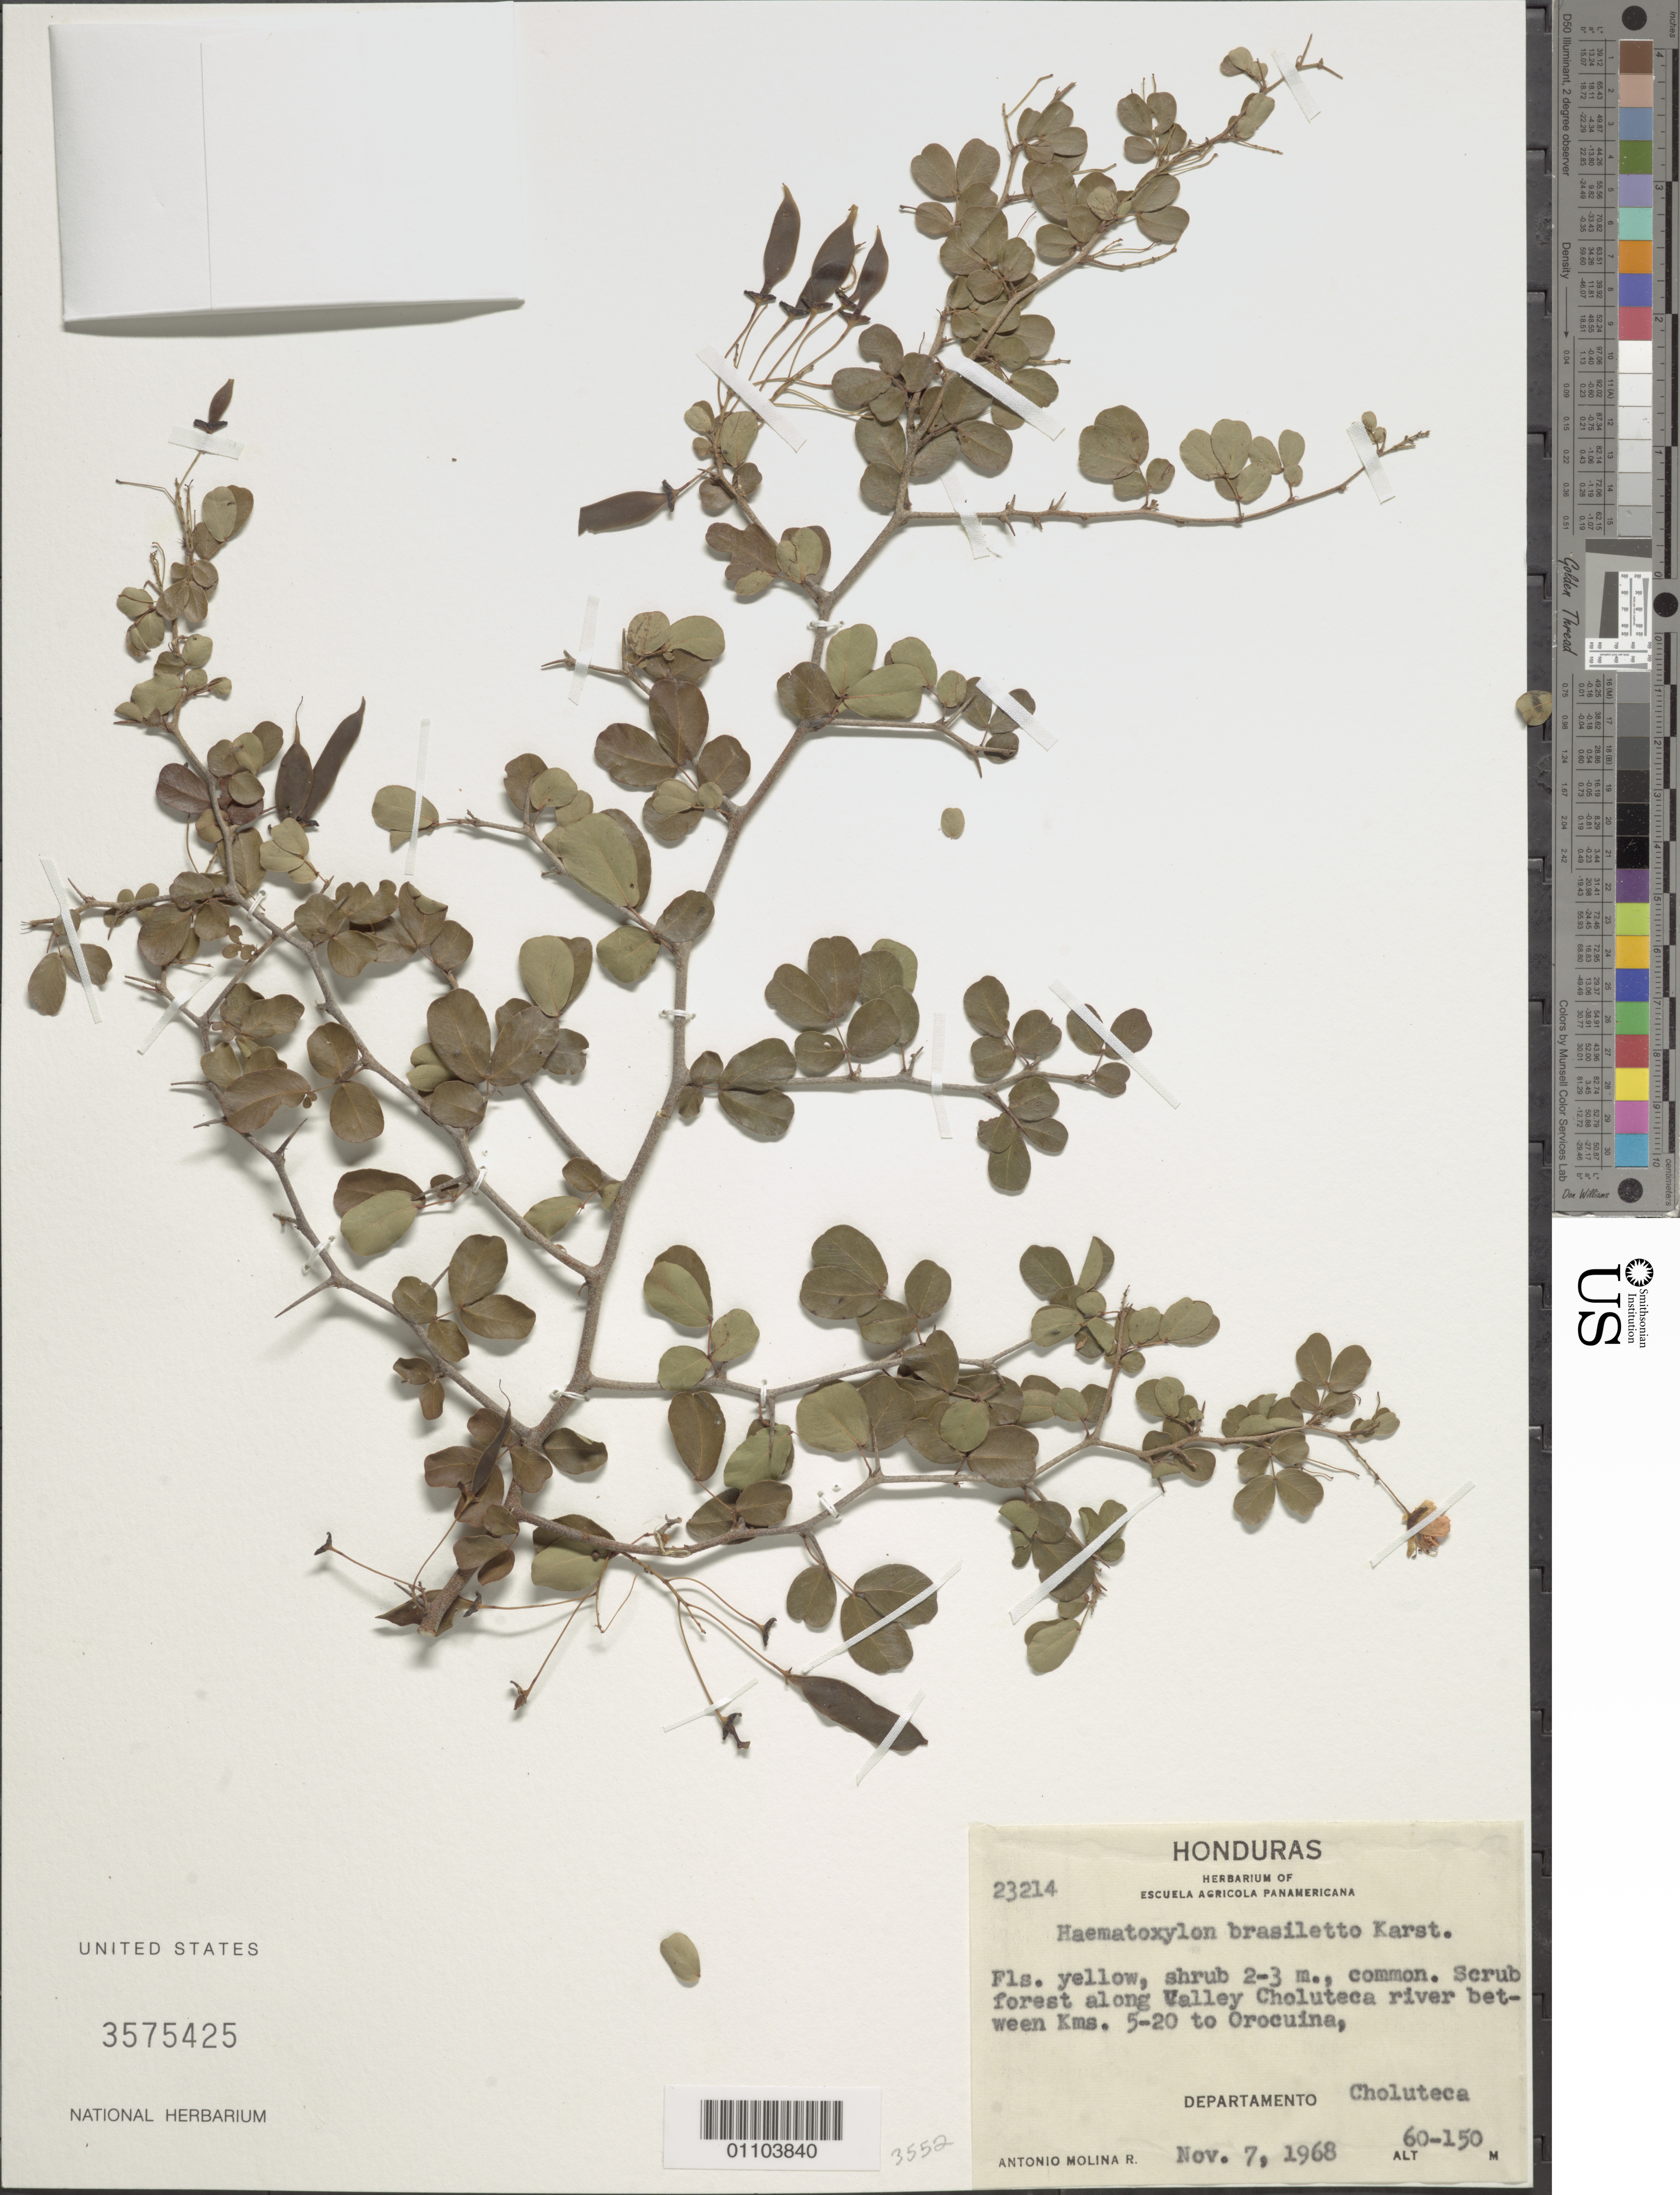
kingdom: Plantae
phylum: Tracheophyta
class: Magnoliopsida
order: Fabales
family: Fabaceae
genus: Haematoxylum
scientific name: Haematoxylum brasiletto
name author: H. Karst.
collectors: A. Molina R.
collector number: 23214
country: Honduras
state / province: Choluteca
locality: Along Valley Choluteca River between 5-20 km from Orocuina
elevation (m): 60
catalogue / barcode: US 3575425